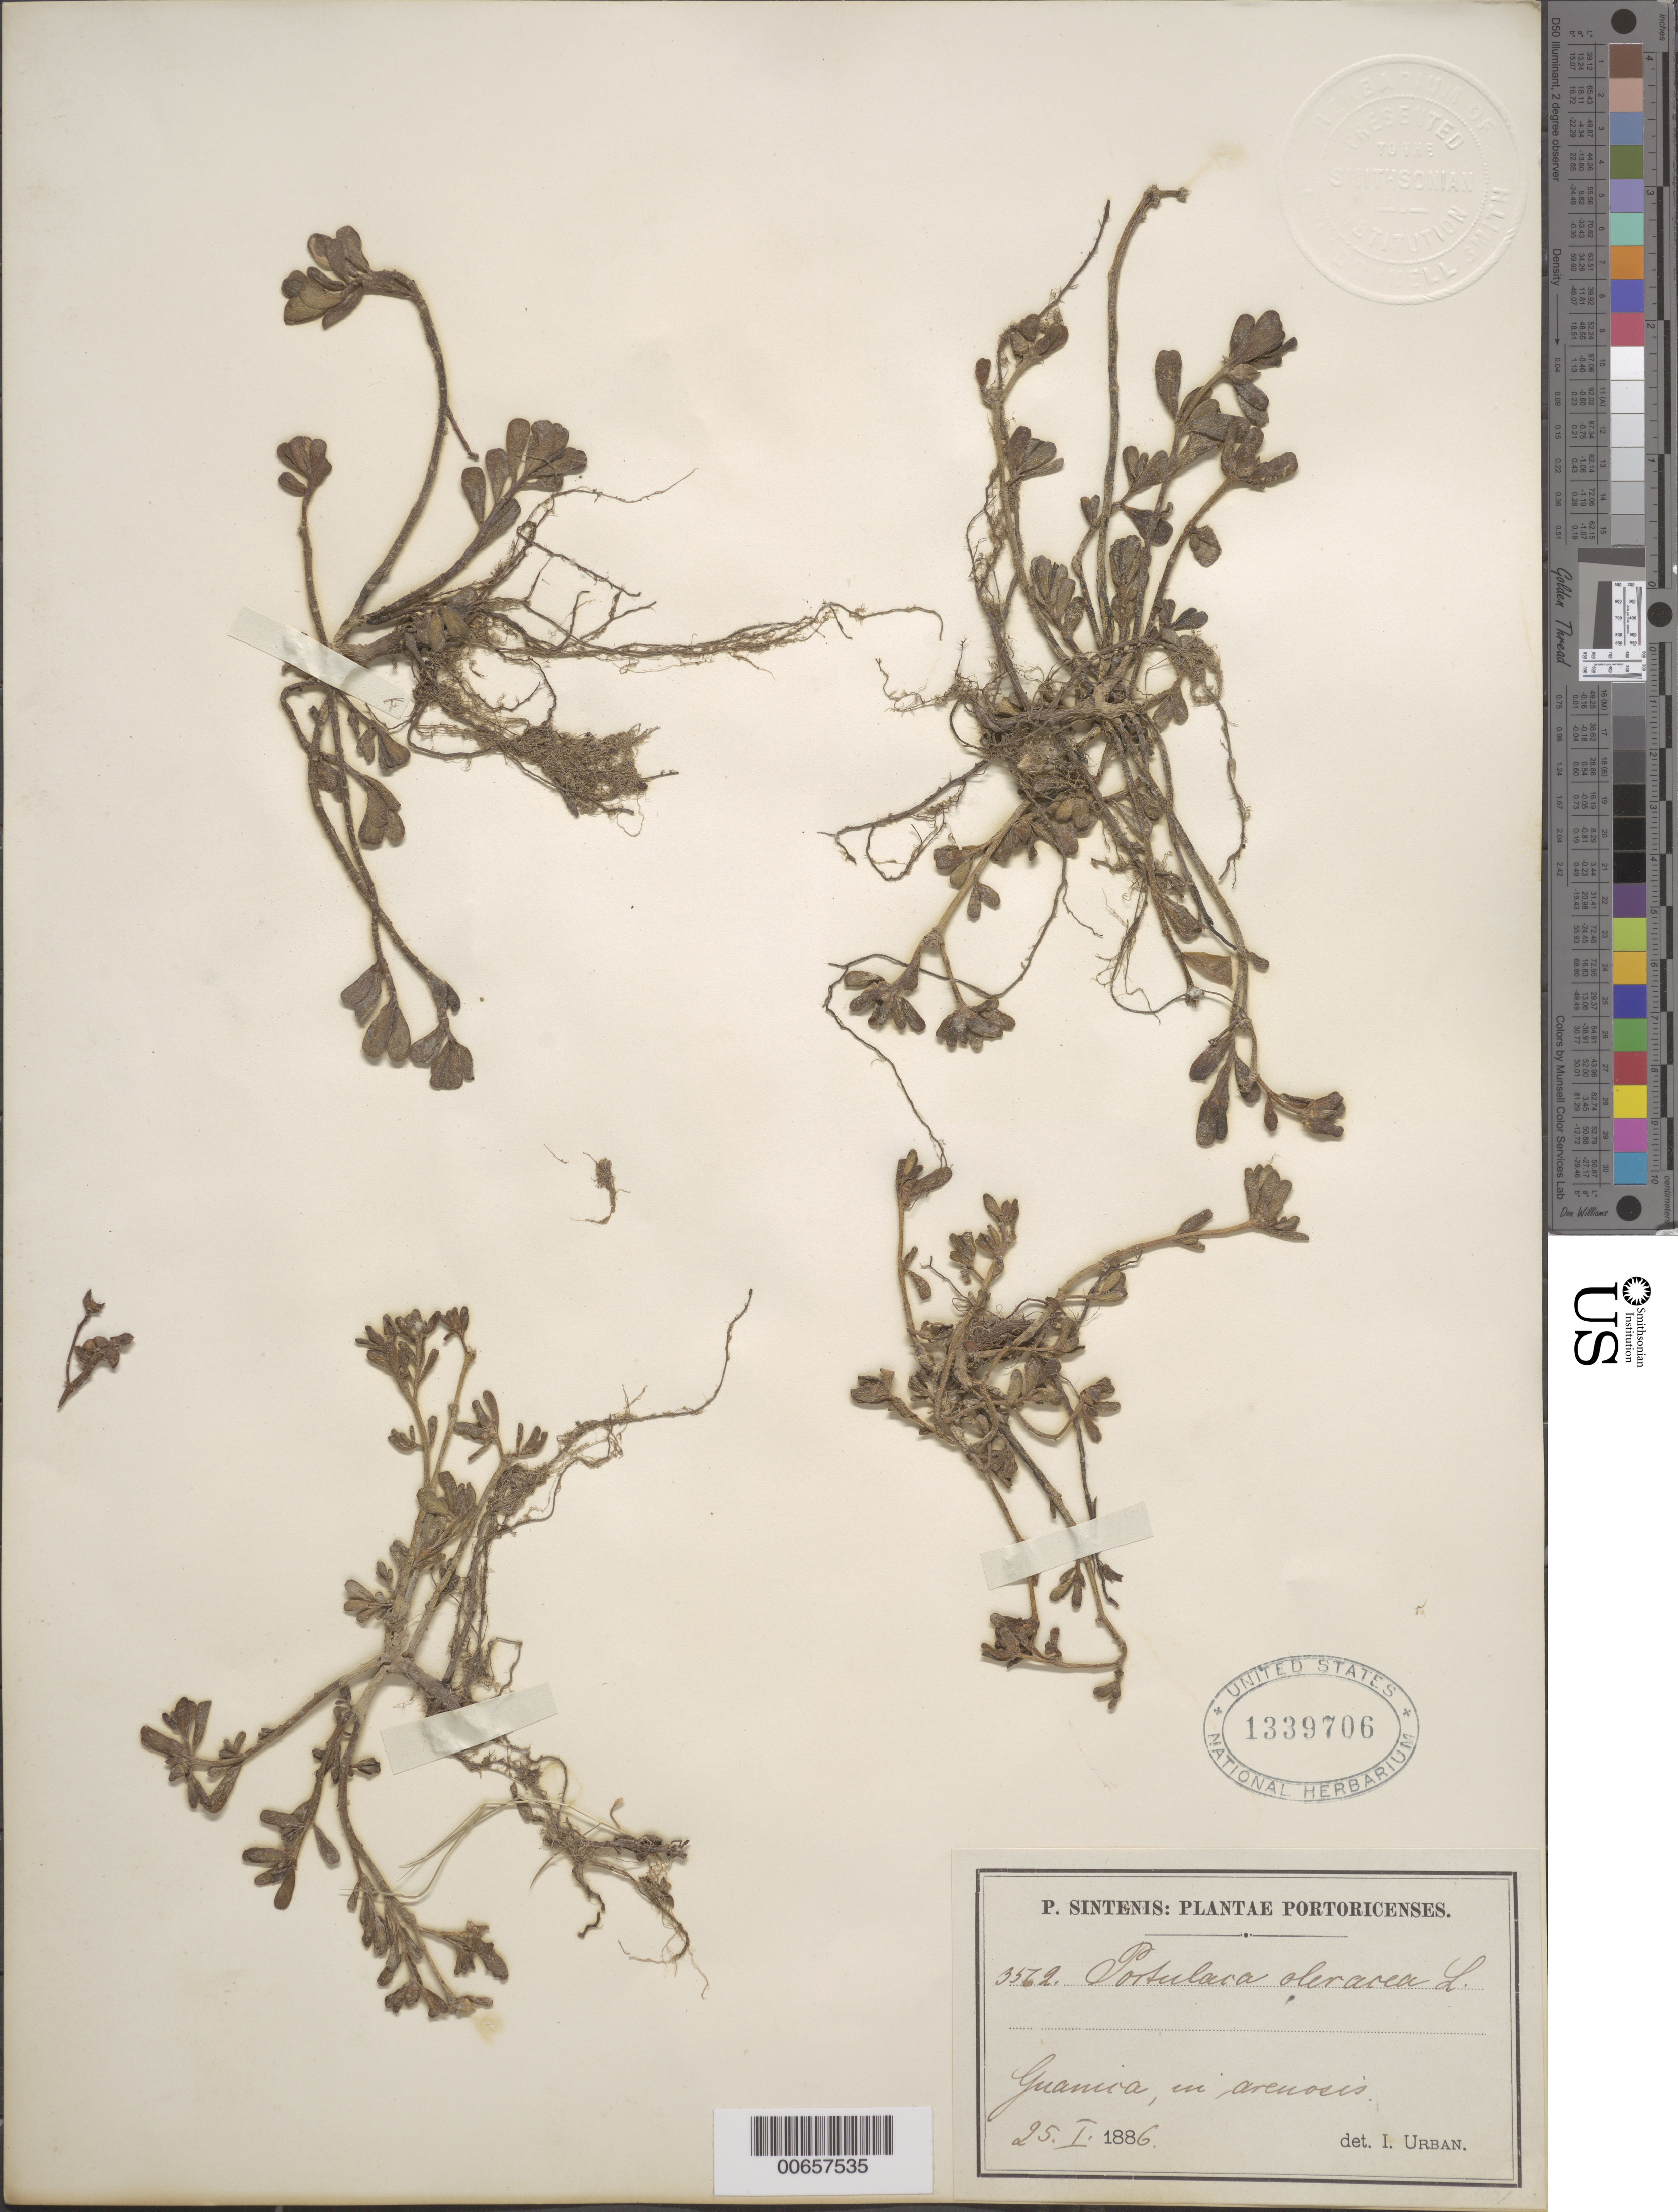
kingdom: Plantae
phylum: Tracheophyta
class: Magnoliopsida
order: Caryophyllales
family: Portulacaceae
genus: Portulaca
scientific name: Portulaca oleracea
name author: L.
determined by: Urban, Ignatz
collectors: P. Sintenis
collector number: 3562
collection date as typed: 25 Jan 1886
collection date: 1886-01-25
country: Puerto Rico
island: Greater Antilles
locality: Guanica, in arenosis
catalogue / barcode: US 1339706